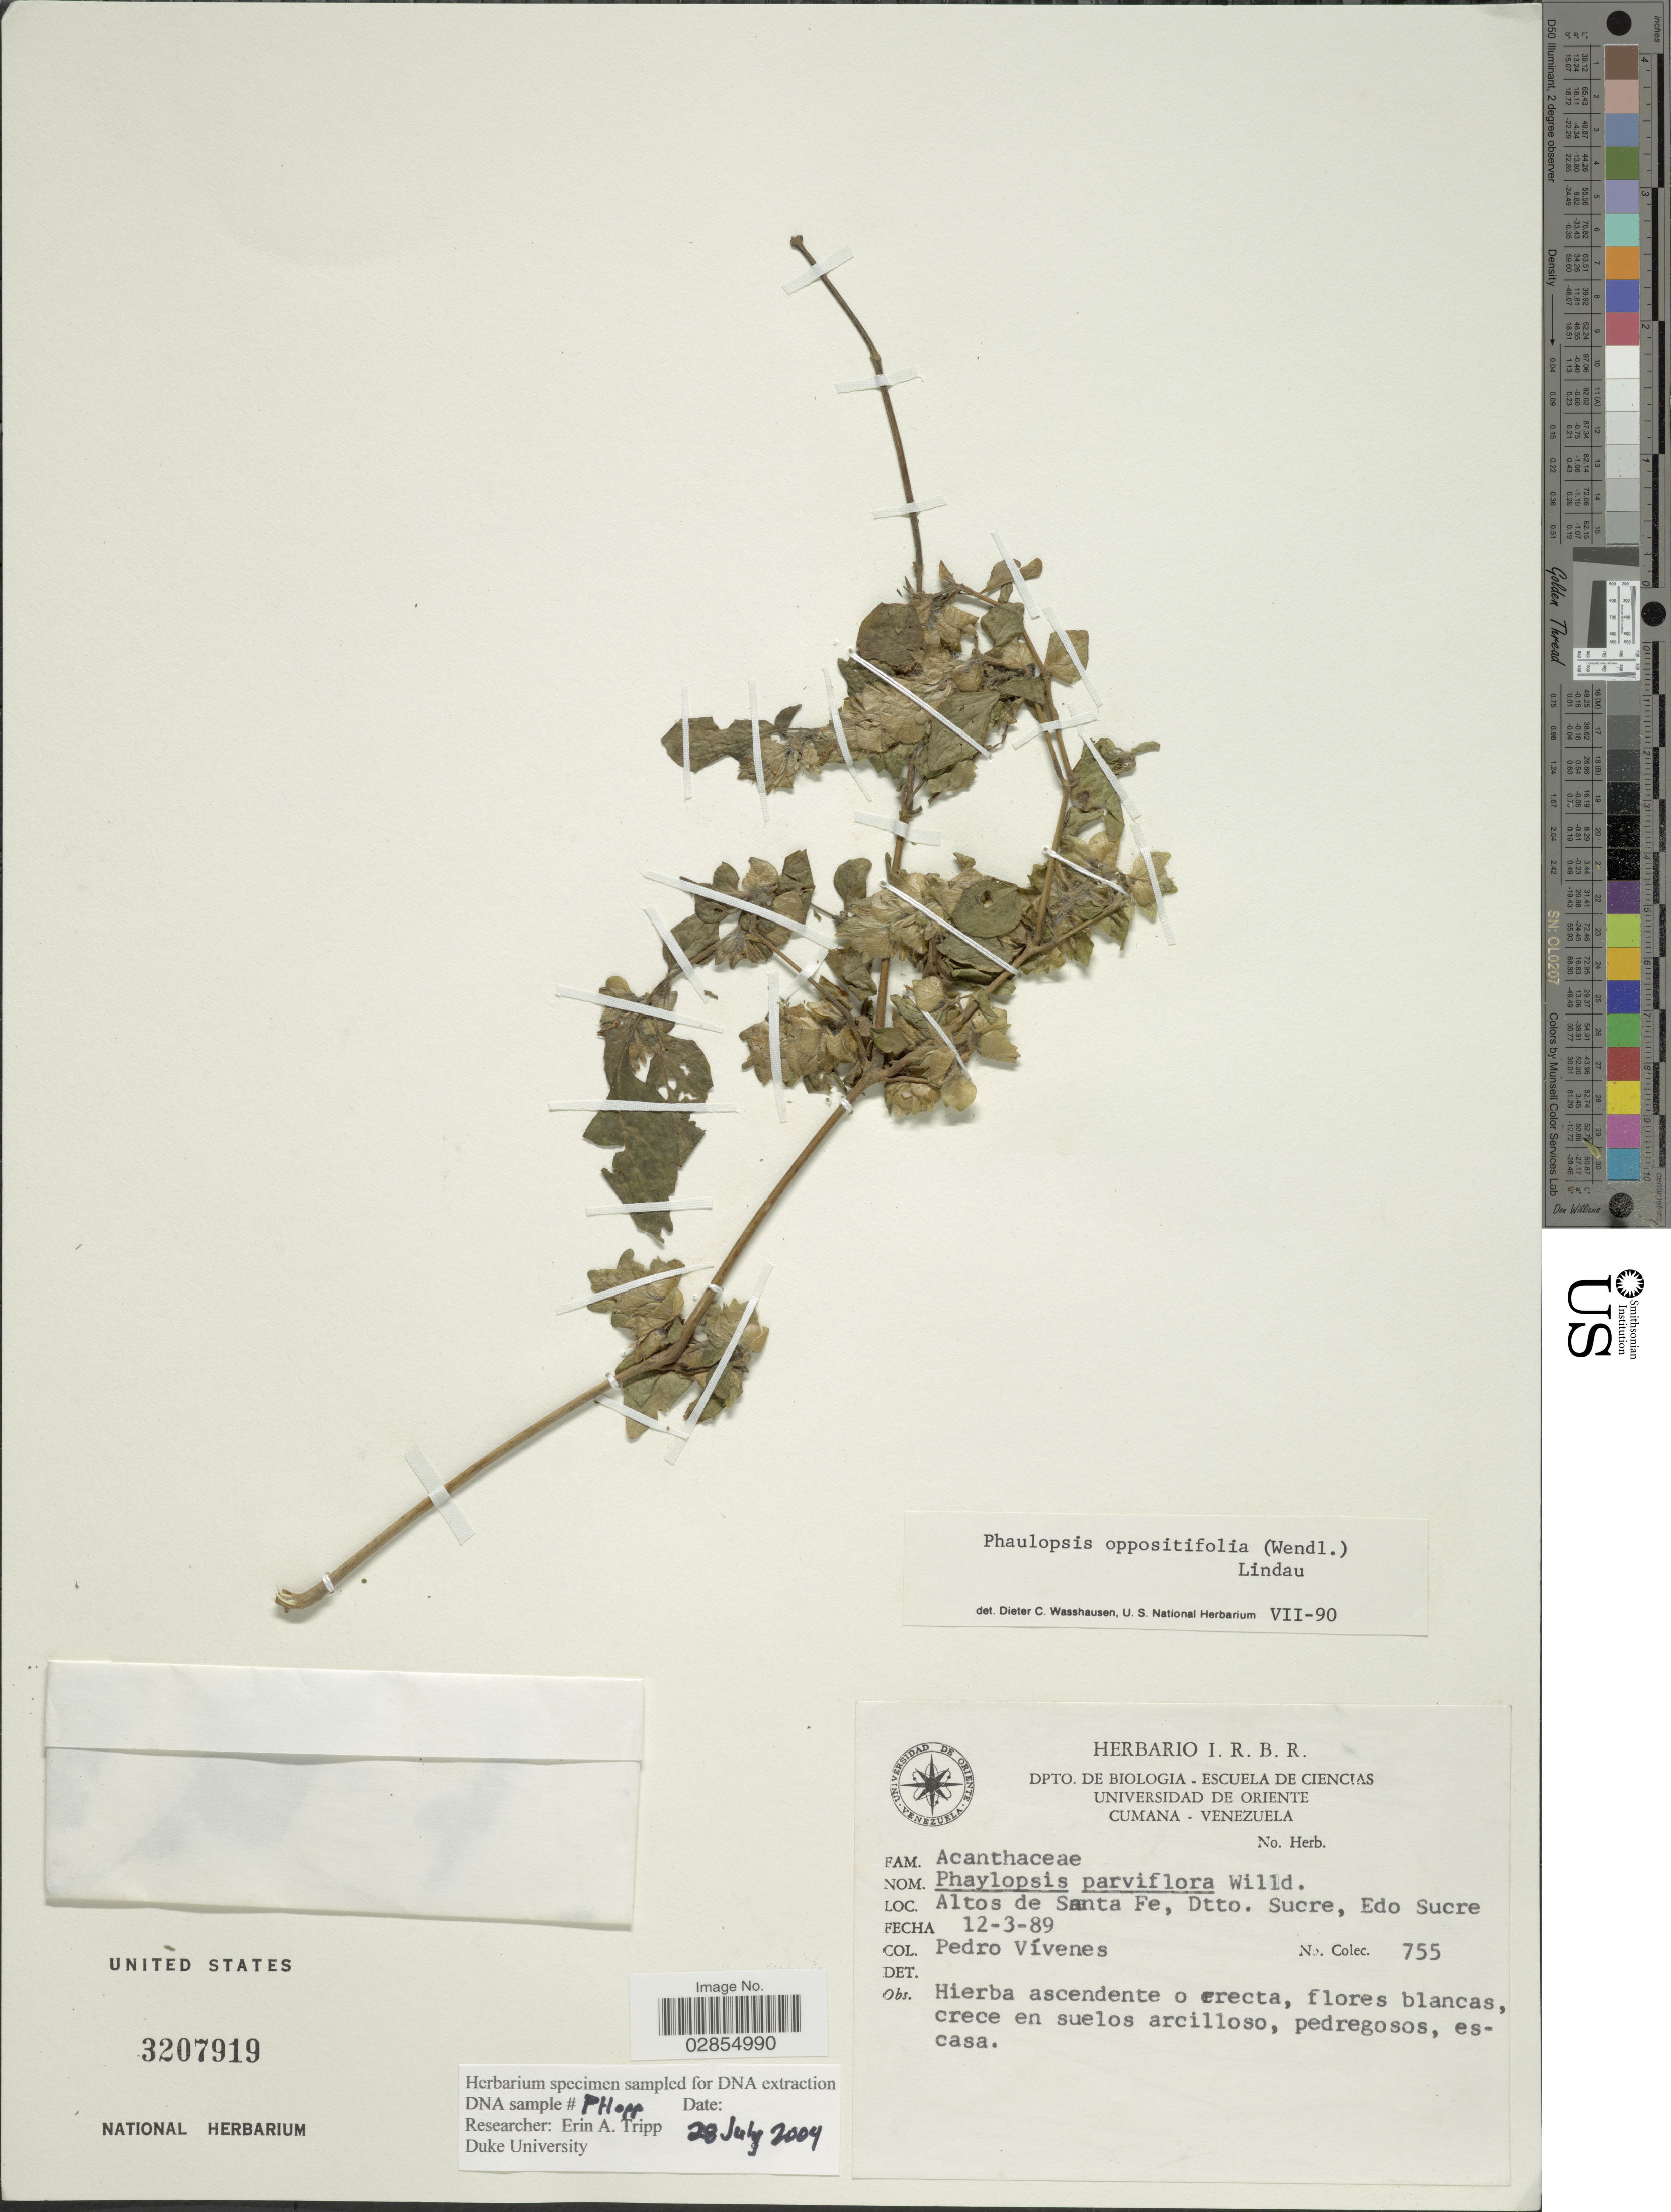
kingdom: Plantae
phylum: Tracheophyta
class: Magnoliopsida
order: Lamiales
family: Acanthaceae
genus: Phaulopsis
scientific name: Phaulopsis talbotii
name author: S. Moore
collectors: P. Vivenes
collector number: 755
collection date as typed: Transcribed d/m/y: 12/3/89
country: Venezuela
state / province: Sucre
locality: Altos de Santa Fe, Dtto. Sucre, Edo Sucre.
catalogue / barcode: US 3207919